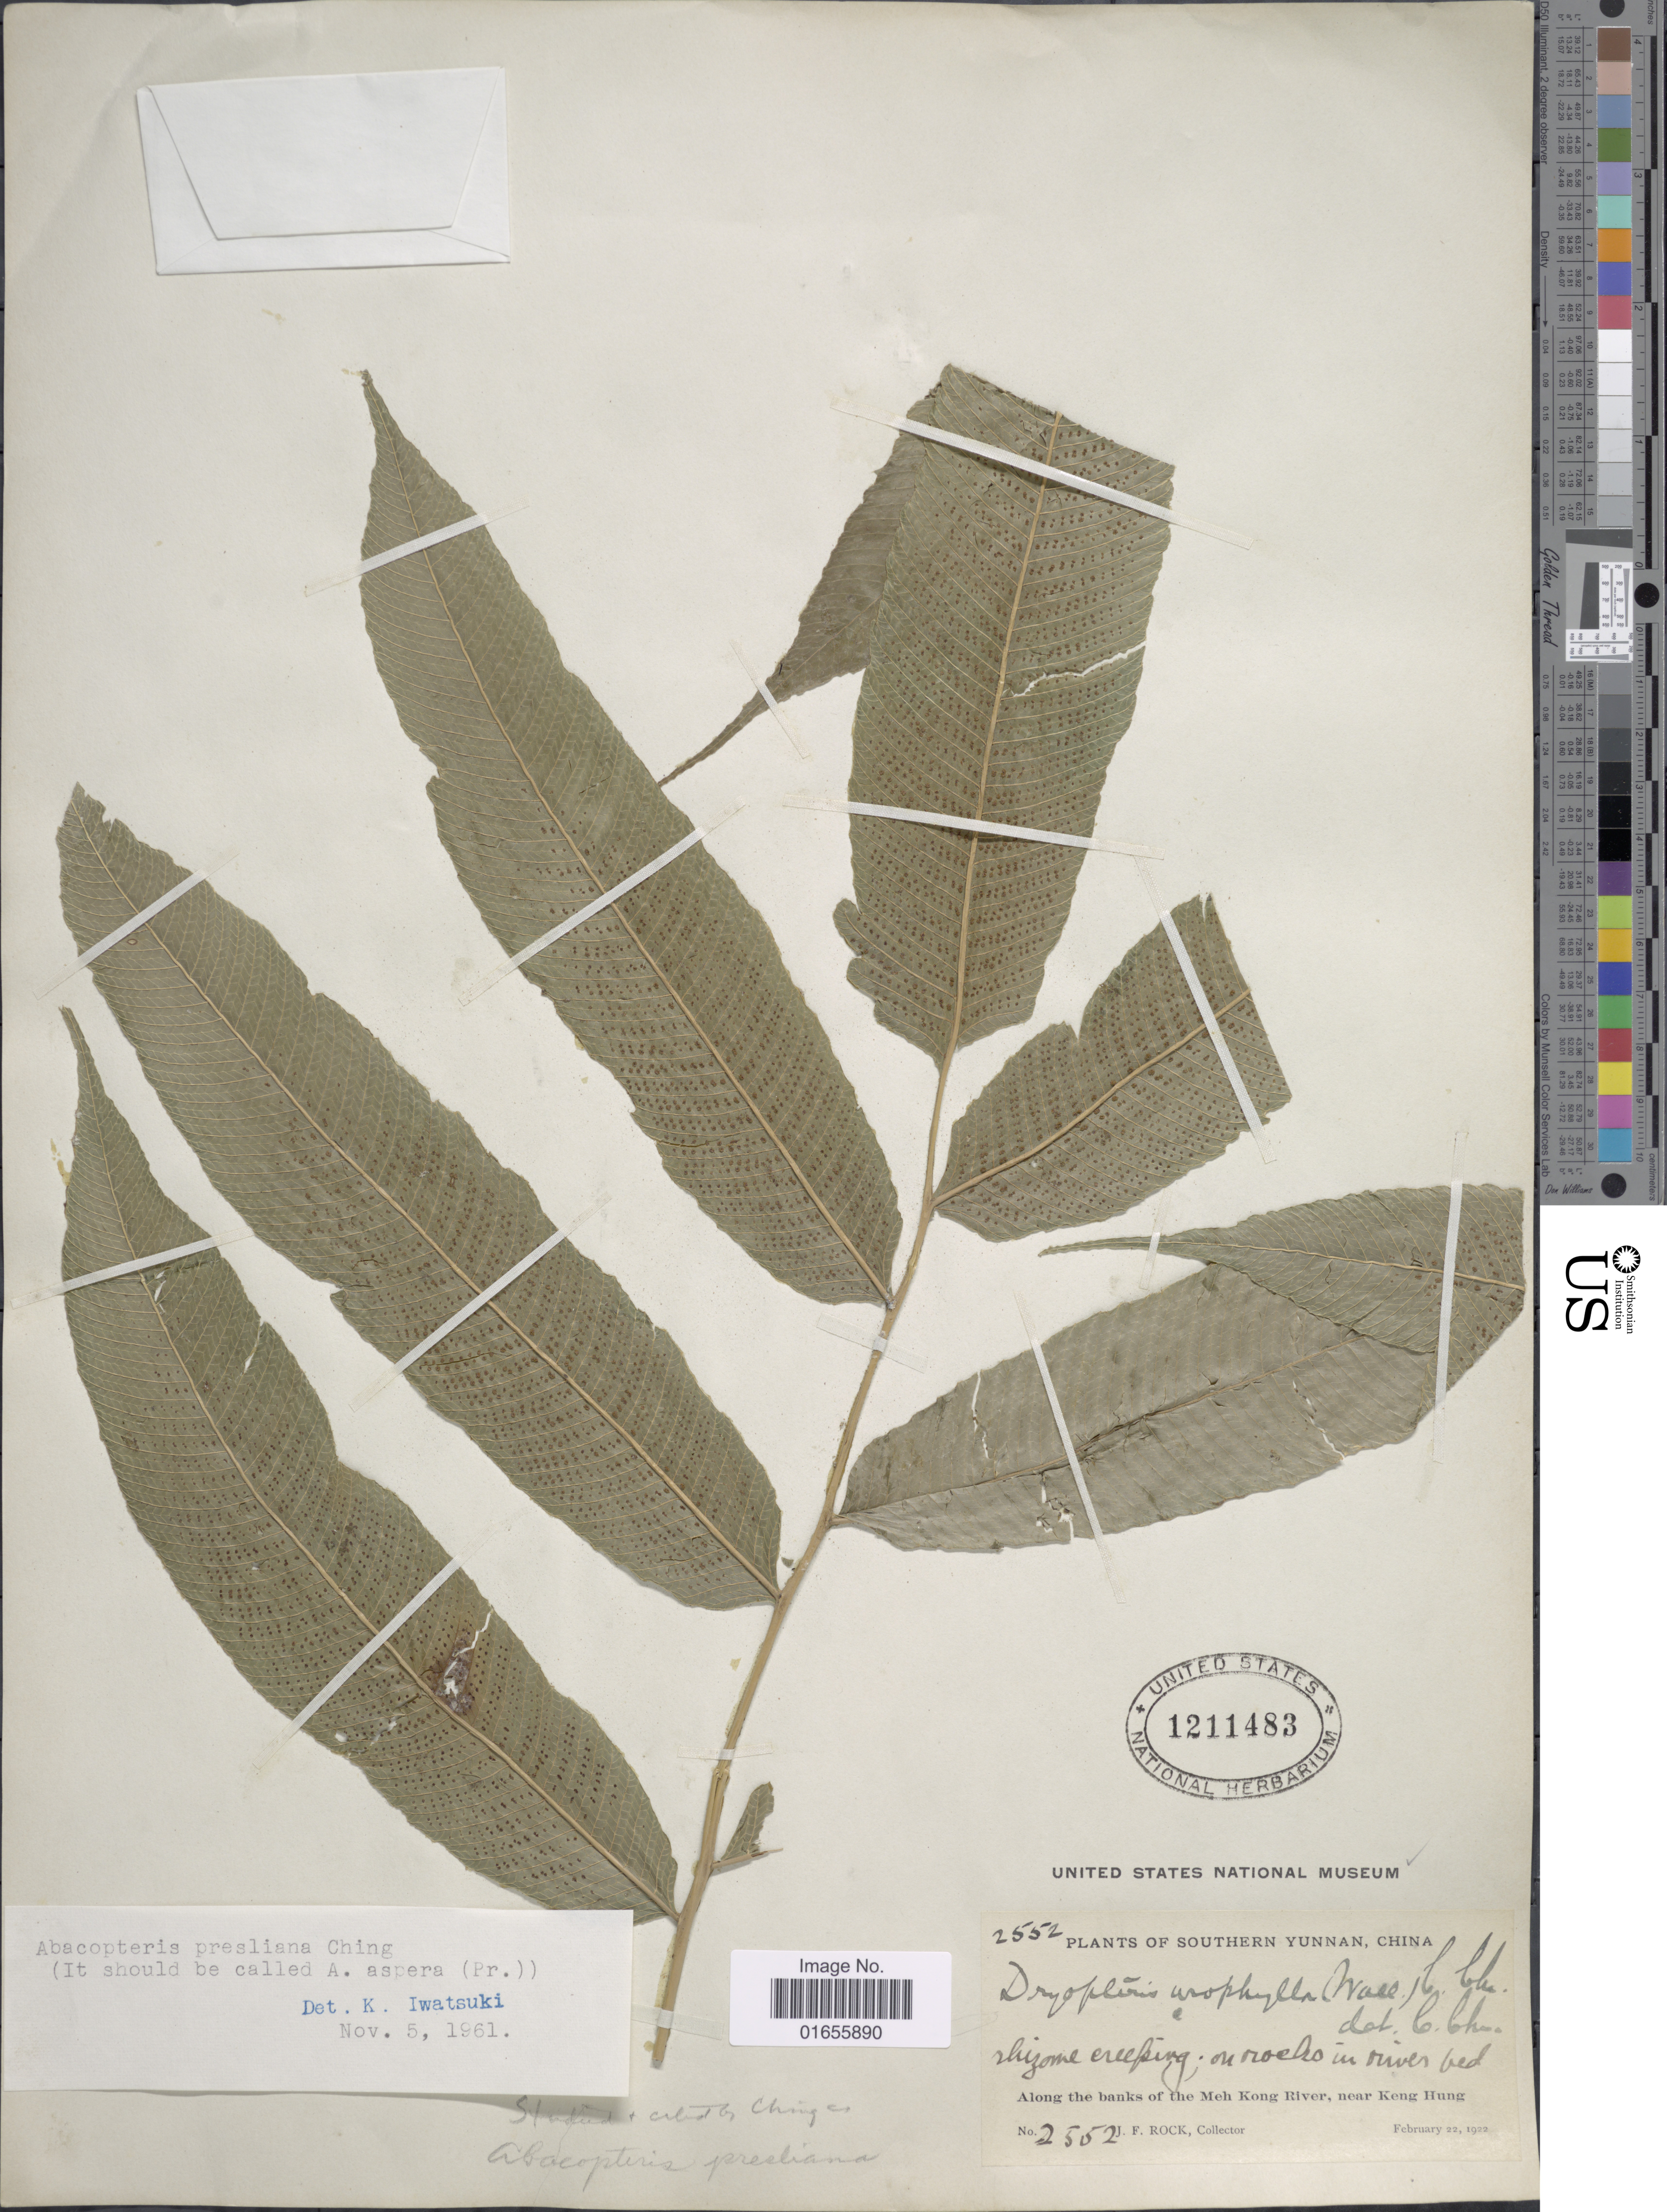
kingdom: Plantae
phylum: Tracheophyta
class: Polypodiopsida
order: Polypodiales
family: Thelypteridaceae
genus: Pronephrium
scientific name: Pronephrium asperum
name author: (C. Presl) Holttum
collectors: J. Rock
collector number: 2552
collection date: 1922-02-22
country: China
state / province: Yunnan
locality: Along the banks of the Meh Kong River, near Ken Hung. Southern Yunnan.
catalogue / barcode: US 1211483